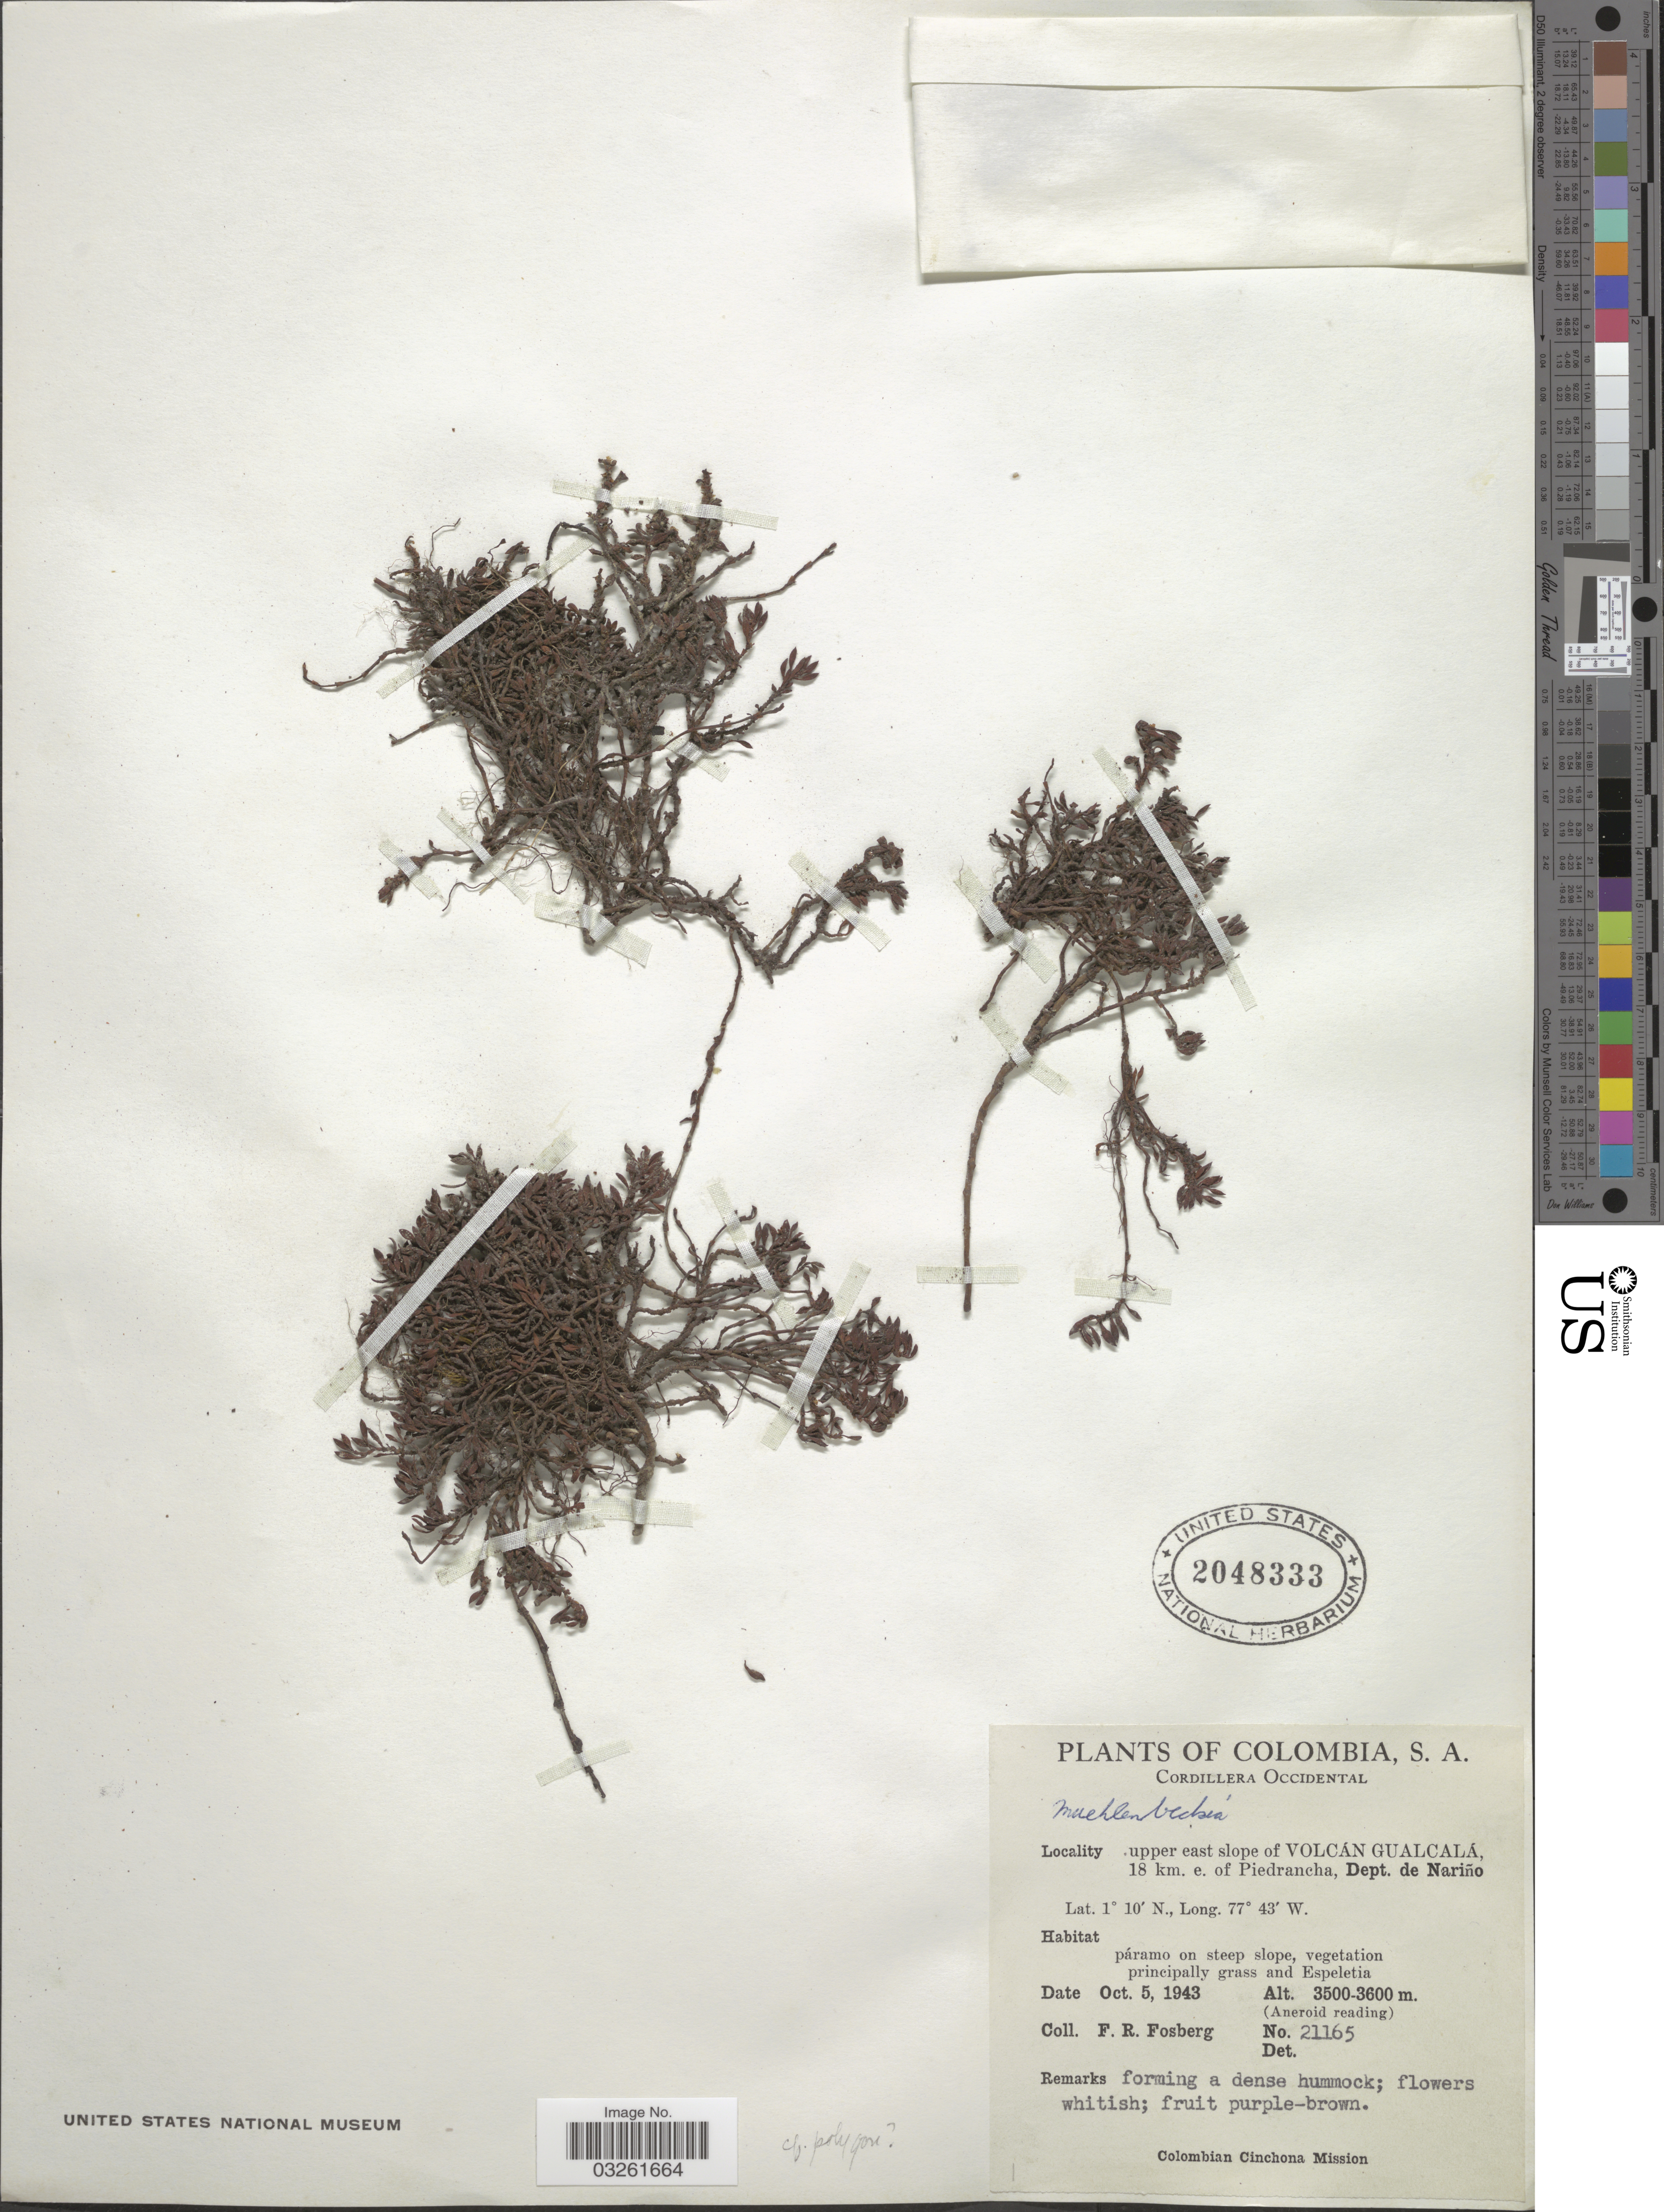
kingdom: Plantae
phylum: Tracheophyta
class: Magnoliopsida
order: Caryophyllales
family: Polygonaceae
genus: Muehlenbeckia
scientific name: Muehlenbeckia sp.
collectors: F. R. Fosberg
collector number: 21165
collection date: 1943-10-05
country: Colombia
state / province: Nariño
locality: Cordillera Occidental. Upper east slope of Volcán Gualcalá, 18 km. e. of Piedrancha, Dept. de Nariño.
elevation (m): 3500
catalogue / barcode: US 2048333